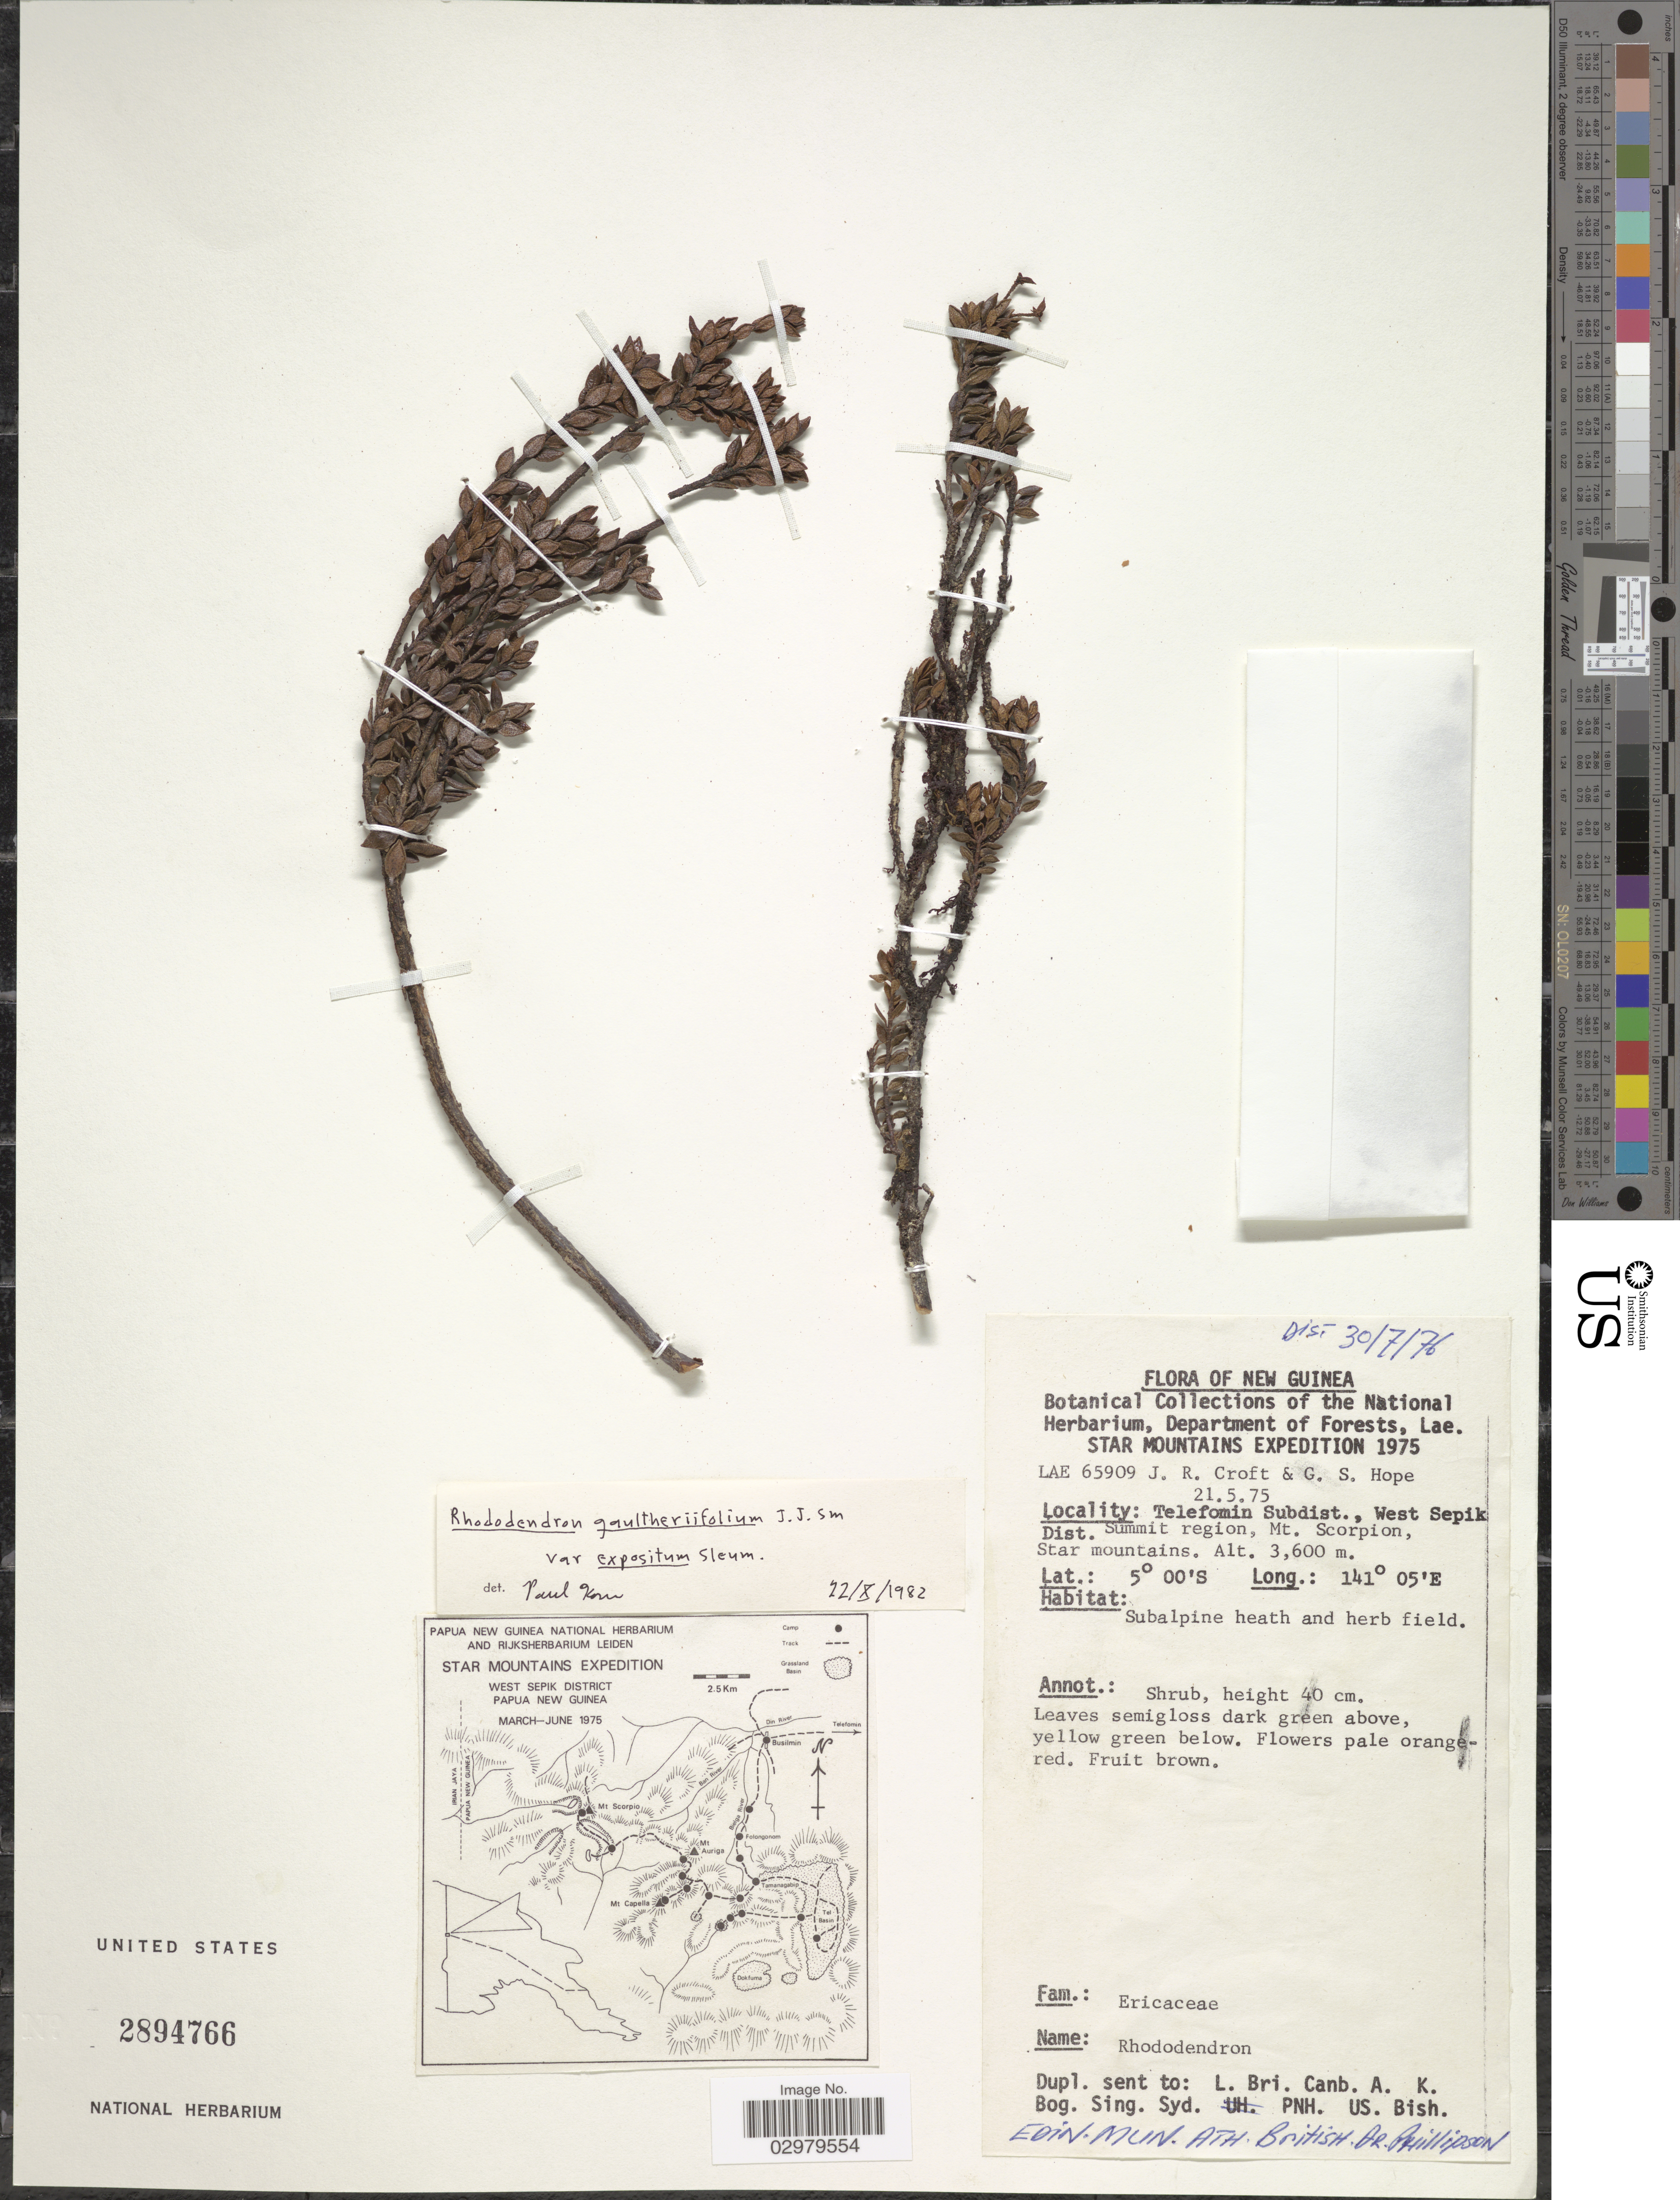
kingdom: Plantae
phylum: Tracheophyta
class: Magnoliopsida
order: Ericales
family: Ericaceae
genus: Rhododendron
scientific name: Rhododendron gaultheriifolium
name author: J.J. Sm.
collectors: J. R. Croft & G. Hope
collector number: LAE 65909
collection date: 1975-05-21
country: Papua New Guinea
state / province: Sandaun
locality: New Guinea. Telefomin Subdist., West Sepik Dist. Summit region, Mt. Scorpion, Star mountains.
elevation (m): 3600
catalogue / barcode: US 2894766